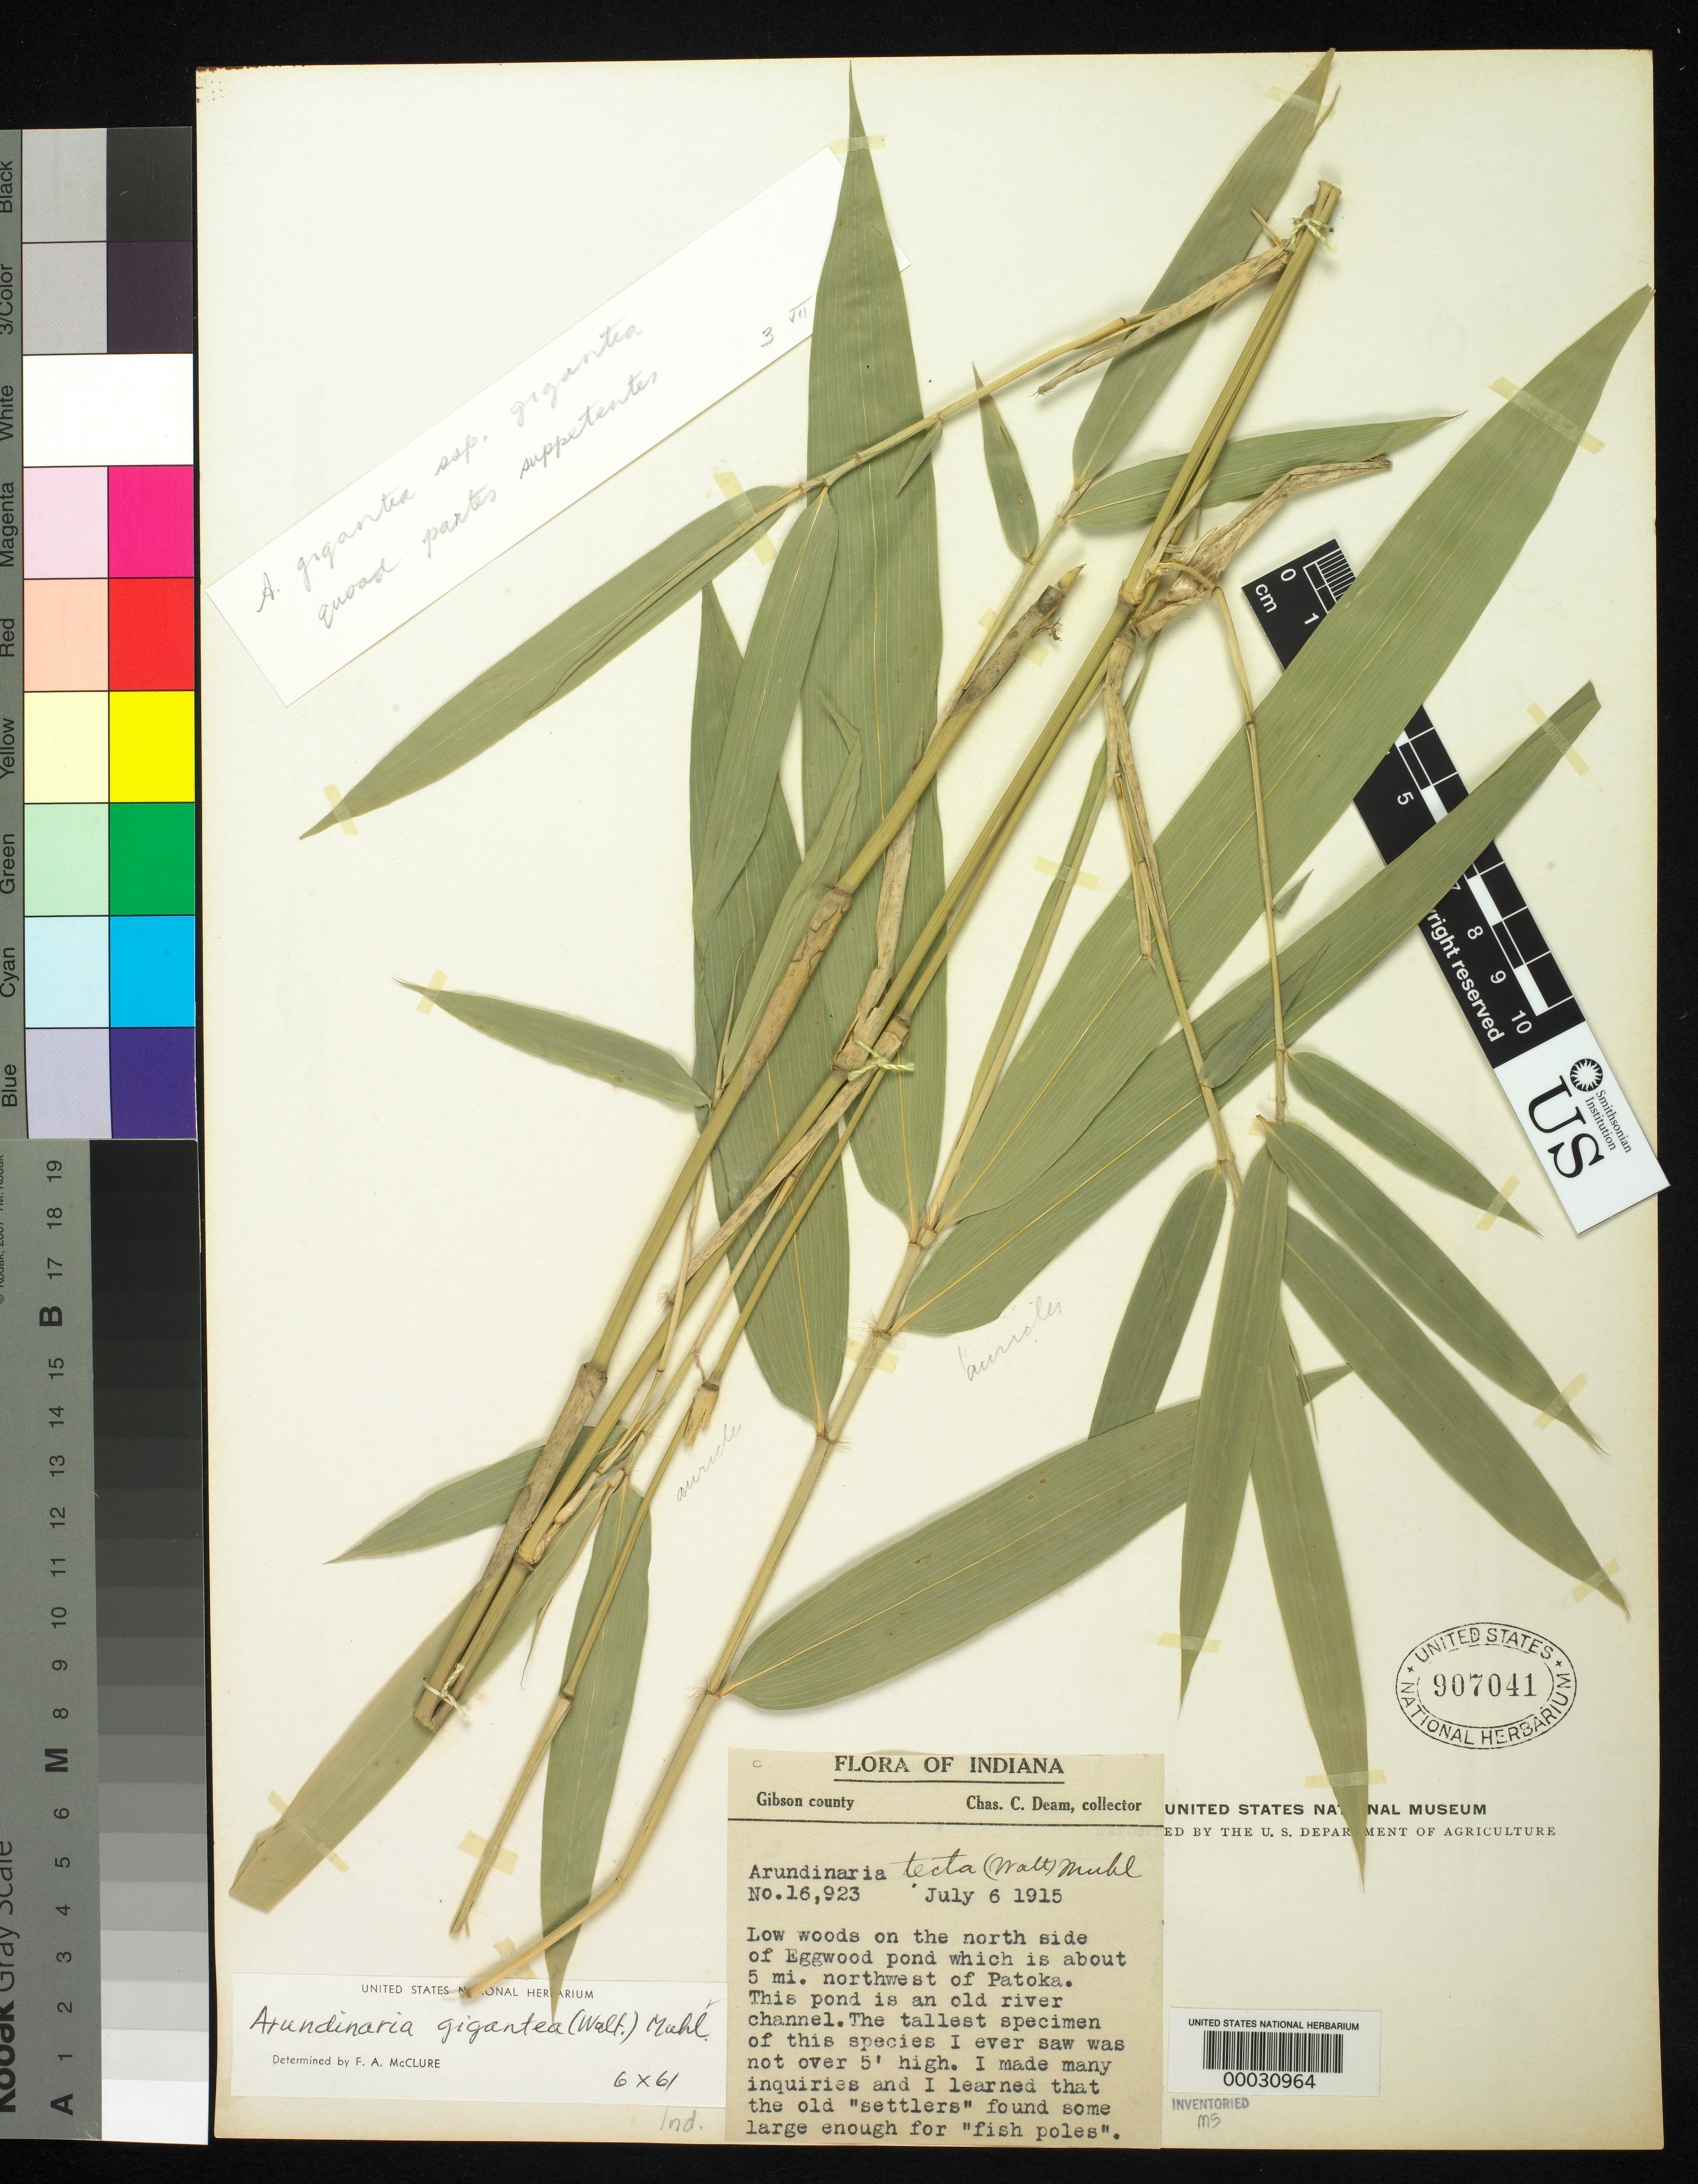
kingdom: Plantae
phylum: Tracheophyta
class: Liliopsida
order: Poales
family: Poaceae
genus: Arundinaria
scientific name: Arundinaria gigantea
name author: (Walter) Muhl.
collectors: C. C. Deam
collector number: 16923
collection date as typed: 06 Jul 1915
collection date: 1915-07-06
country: United States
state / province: Indiana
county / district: Gibson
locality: Patoka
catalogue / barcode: US 907041